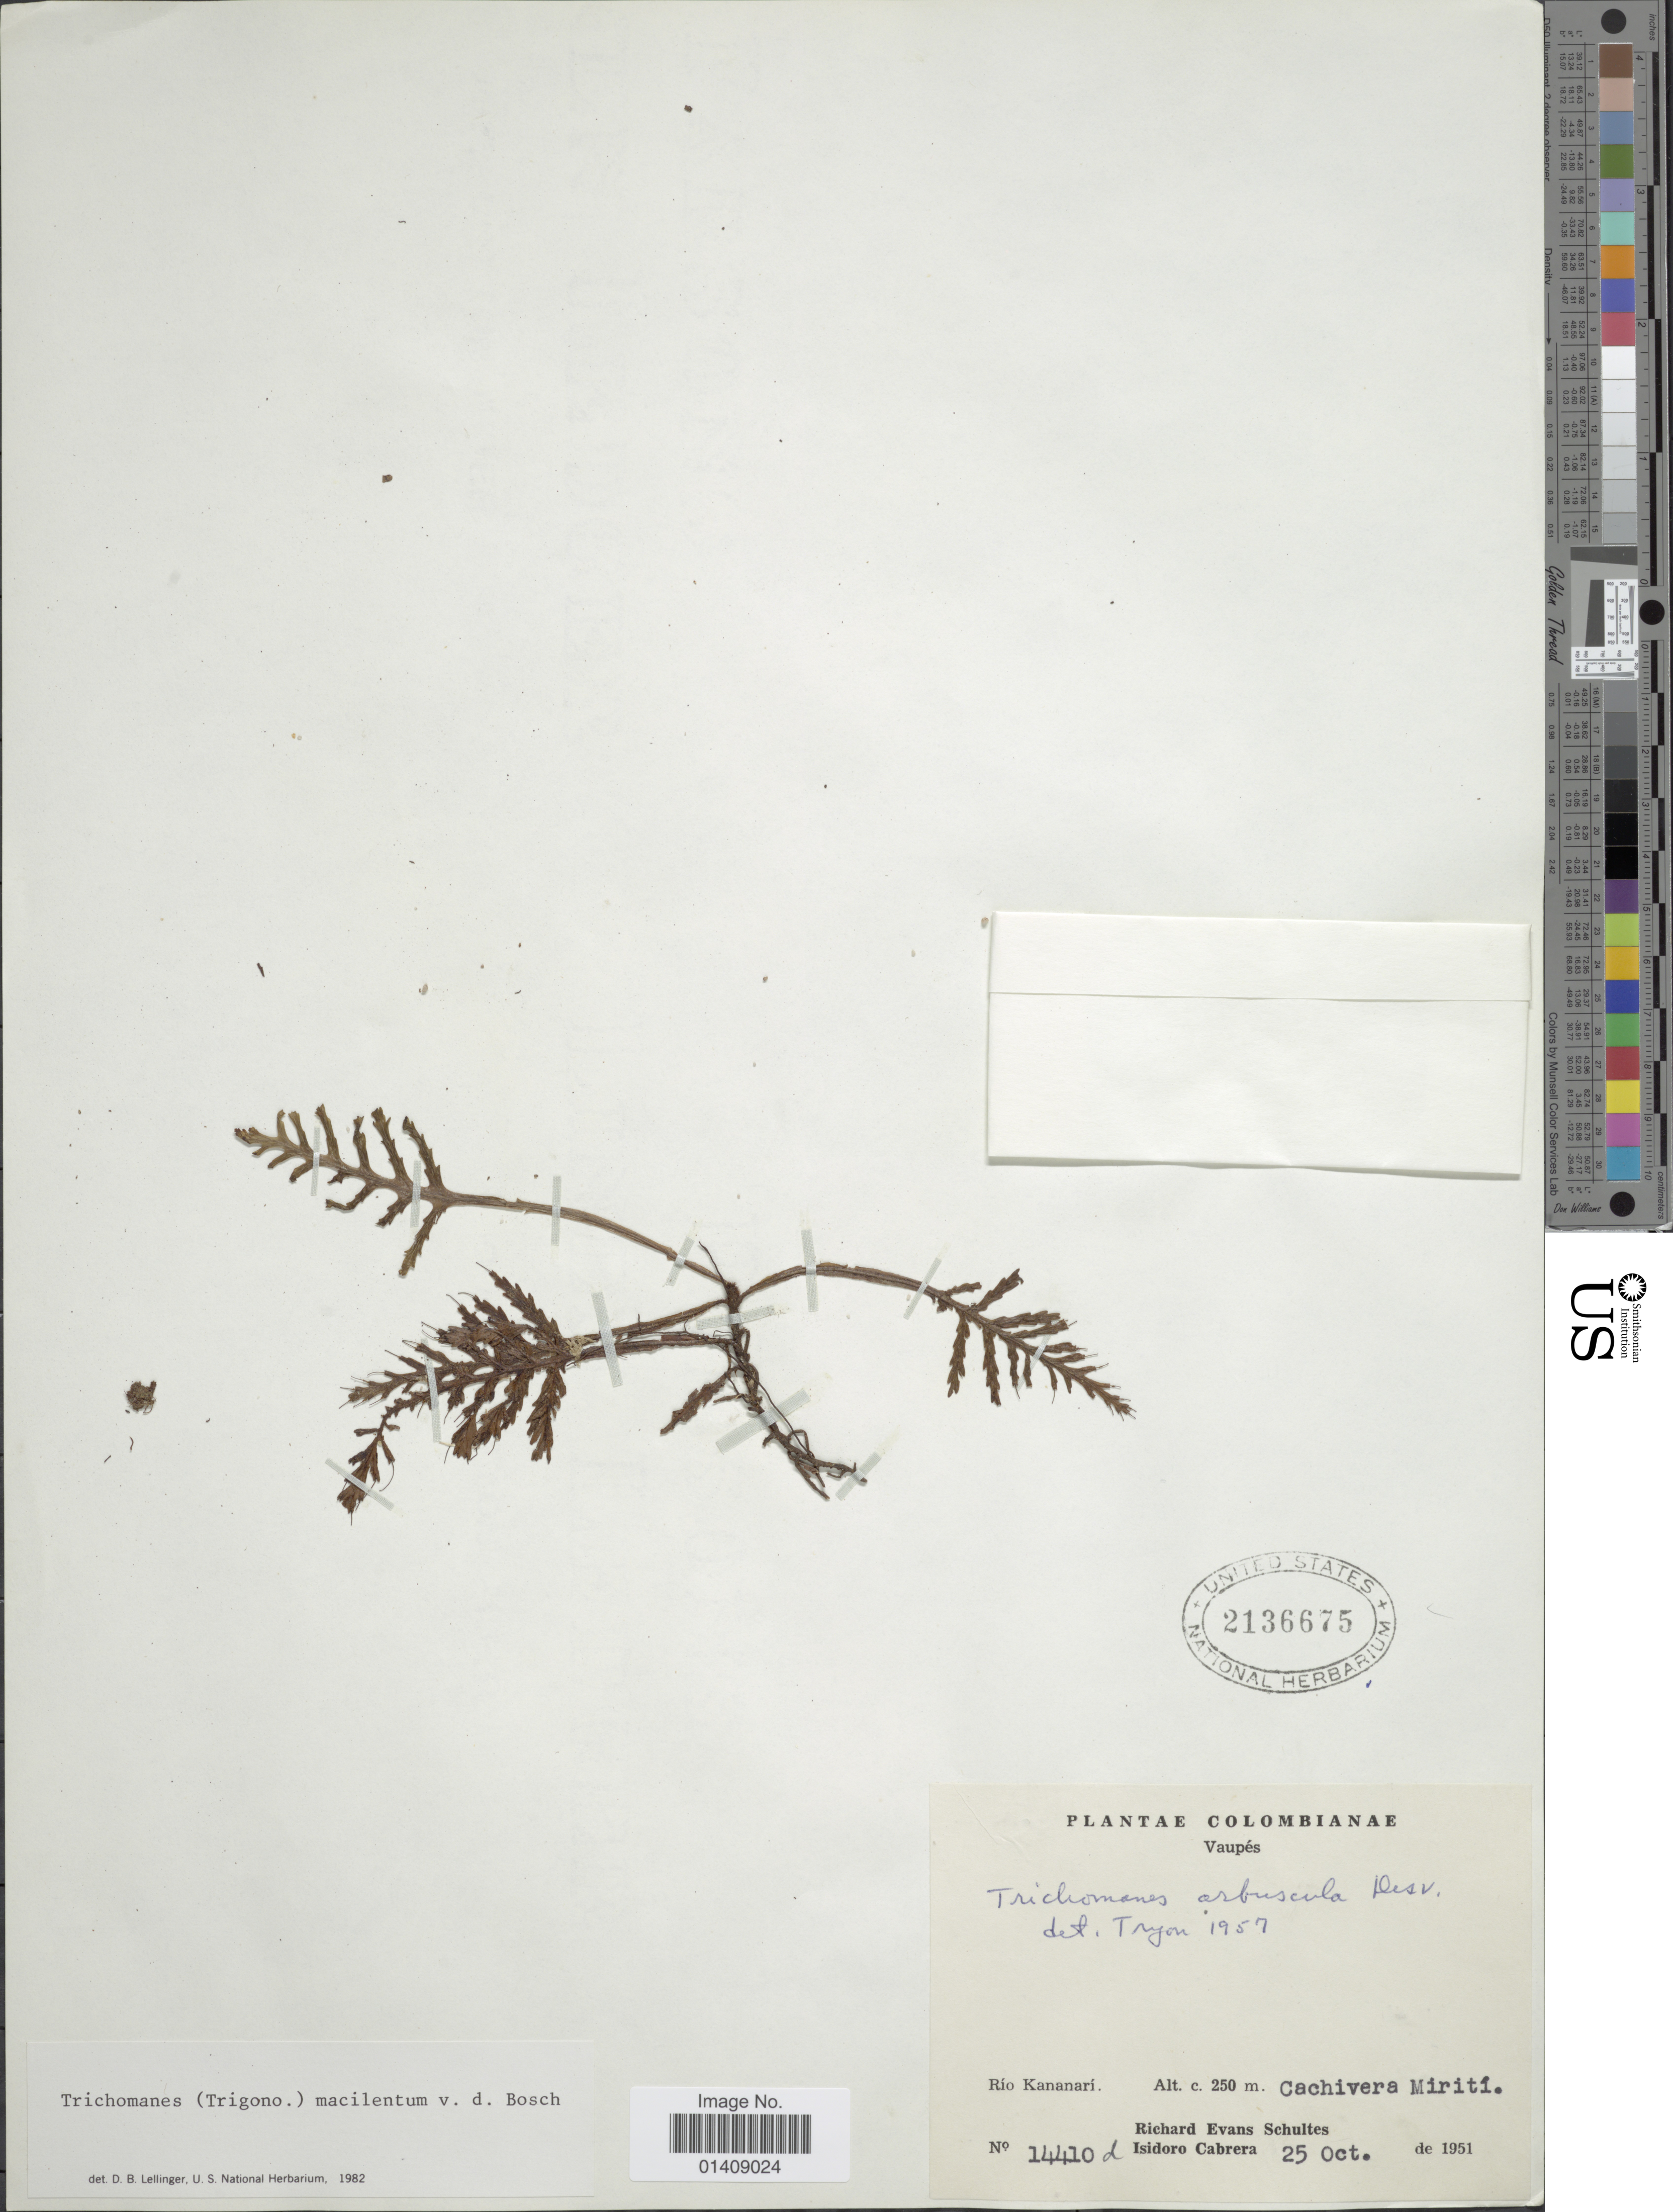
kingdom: Plantae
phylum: Tracheophyta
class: Polypodiopsida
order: Hymenophyllales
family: Hymenophyllaceae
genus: Trichomanes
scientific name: Trichomanes macilentum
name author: Bosch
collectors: R. E. Schultes & I. Cabrera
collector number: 14410 d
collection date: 1951-10-25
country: Colombia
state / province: Vaupés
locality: Río Kananarí. Cachivera Mirití.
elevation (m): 250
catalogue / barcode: US 2136675